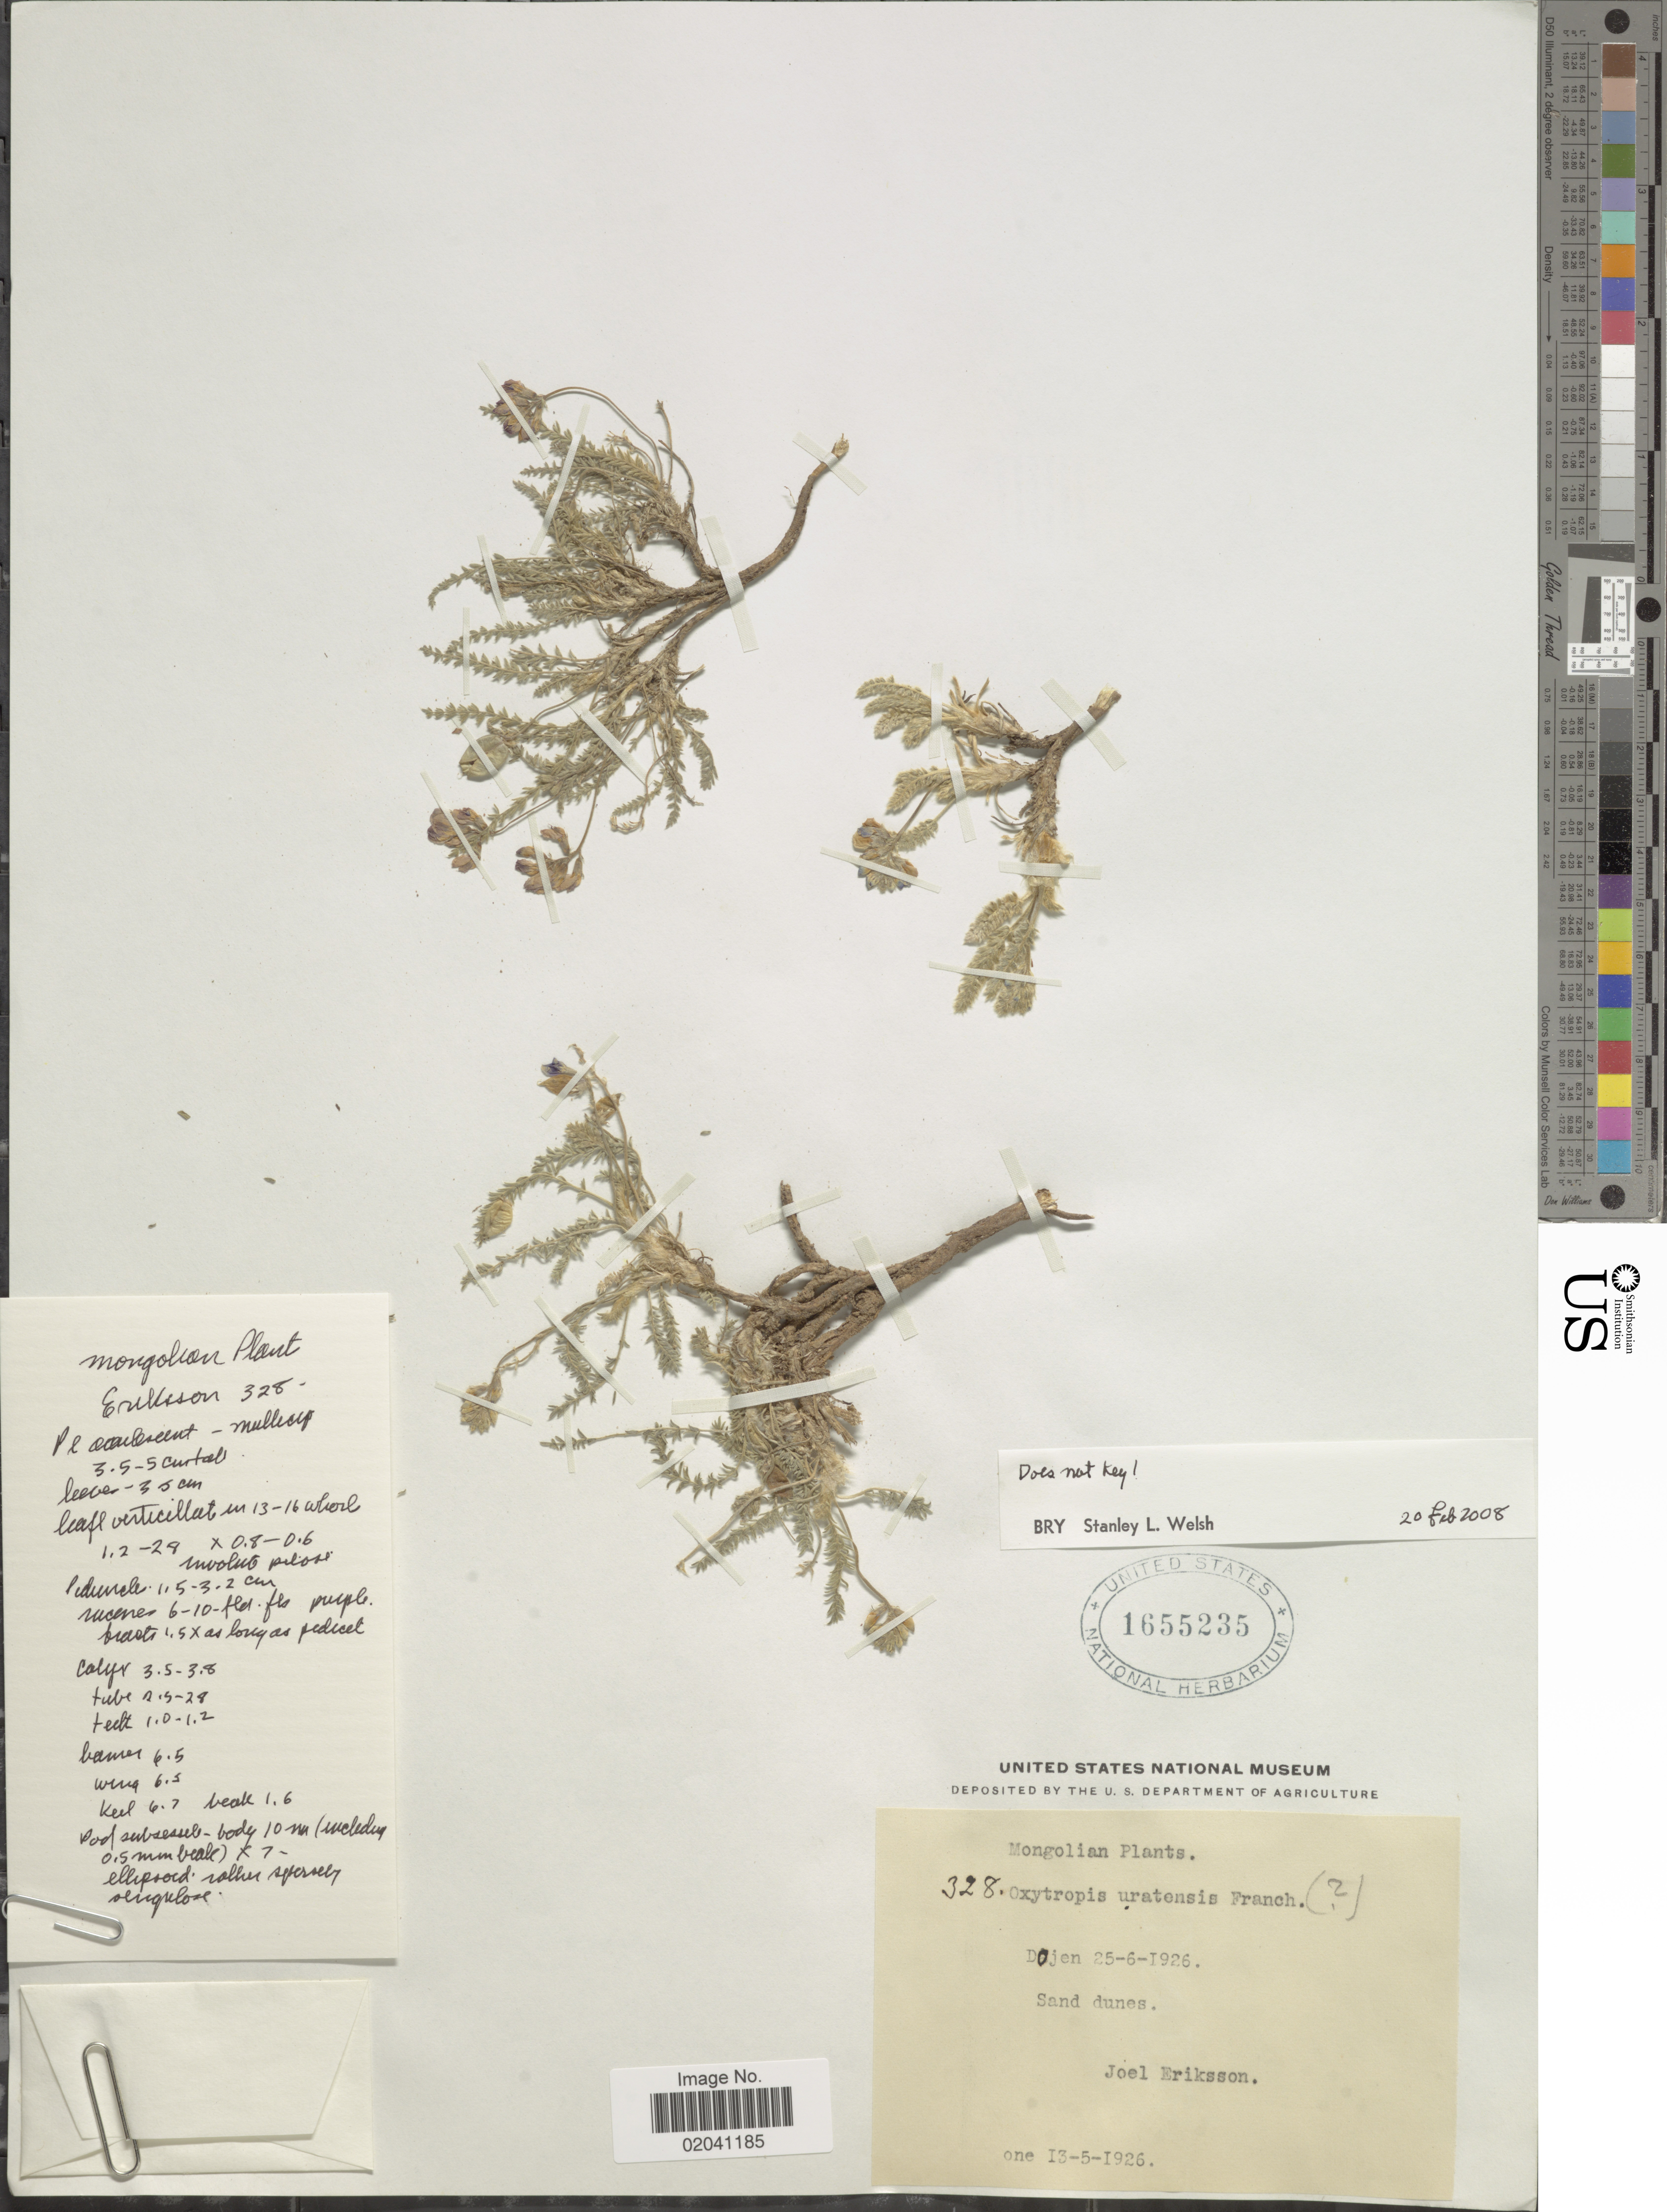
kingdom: Plantae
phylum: Tracheophyta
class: Magnoliopsida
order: Fabales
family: Fabaceae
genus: Oxytropis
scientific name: Oxytropis sp.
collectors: J. Eriksson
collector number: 328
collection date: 1926-06-25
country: Mongolia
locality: Dojen. Sand dunes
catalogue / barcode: US 1655235